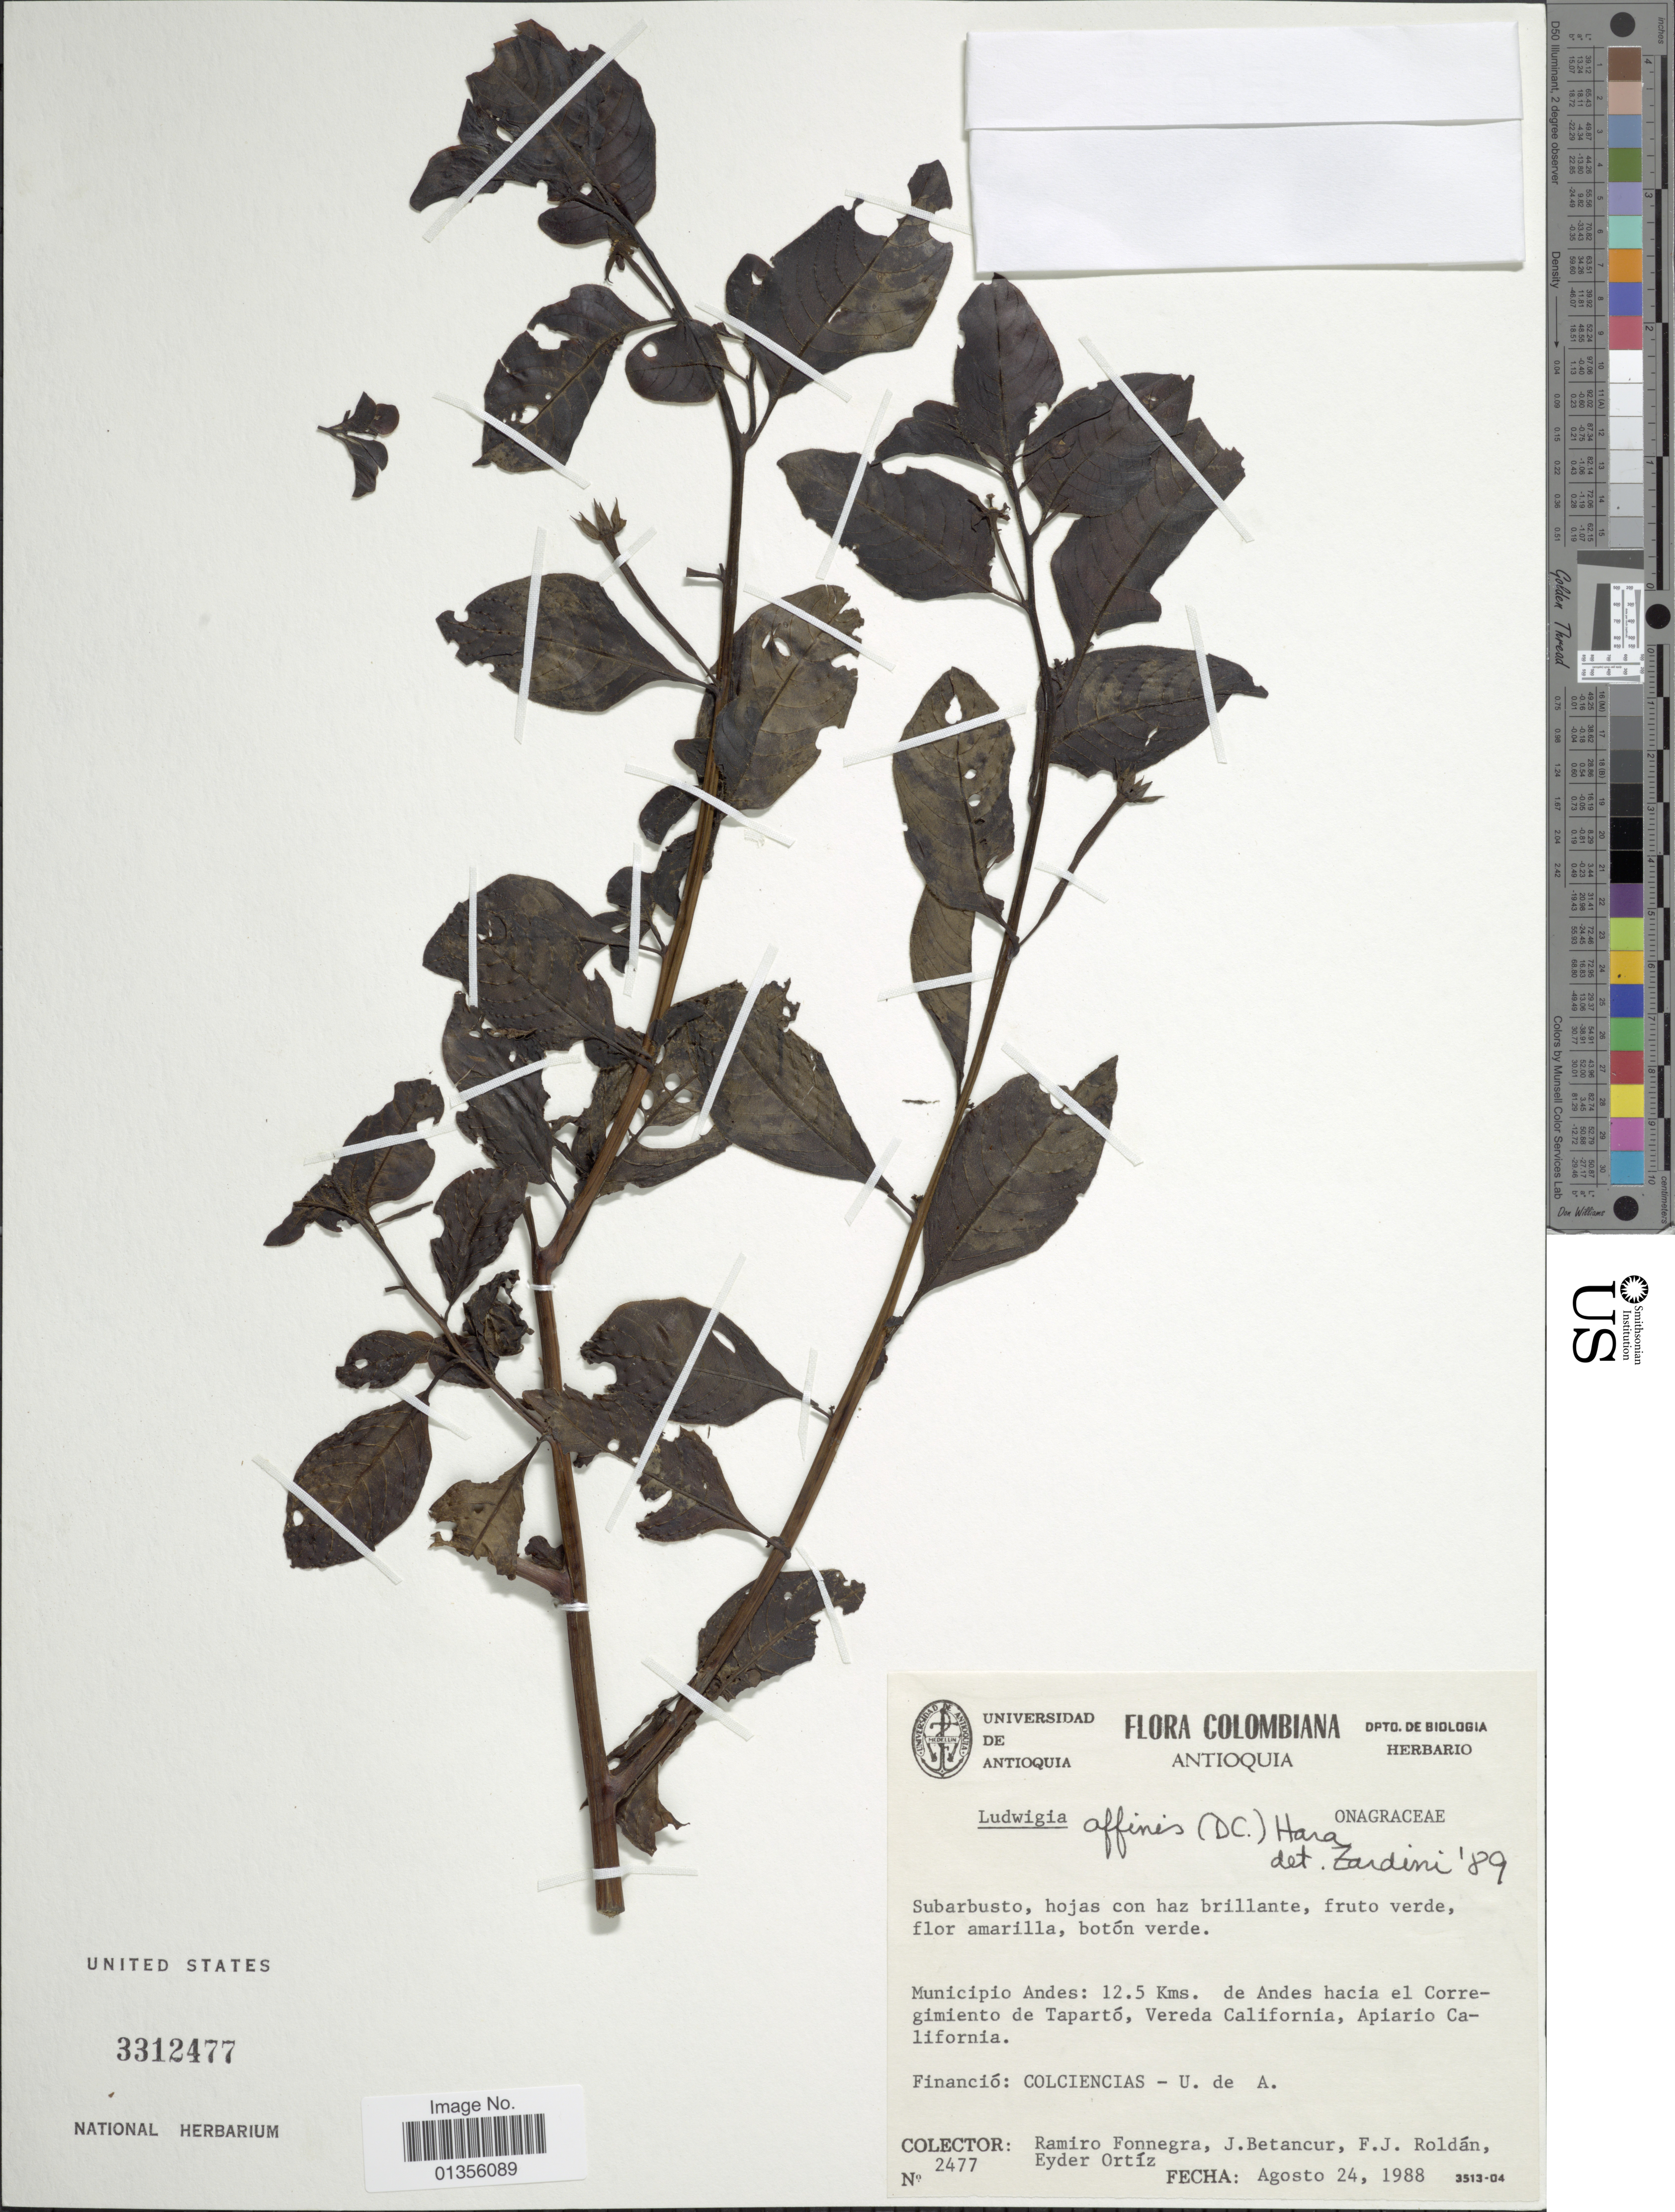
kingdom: Plantae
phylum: Tracheophyta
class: Magnoliopsida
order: Myrtales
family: Onagraceae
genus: Ludwigia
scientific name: Ludwigia affinis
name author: (DC.) H. Hara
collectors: R. Fonnegra G., J. Betancur, F. J. Roldán & E. Ortíz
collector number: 2477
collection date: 1988-08-24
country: Colombia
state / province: Antioquia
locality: Municipio Andes: 12.5 Kms. de Andes hacia el Corregimiento de Tapartó, Vereda California, Apiario California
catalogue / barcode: US 3312477